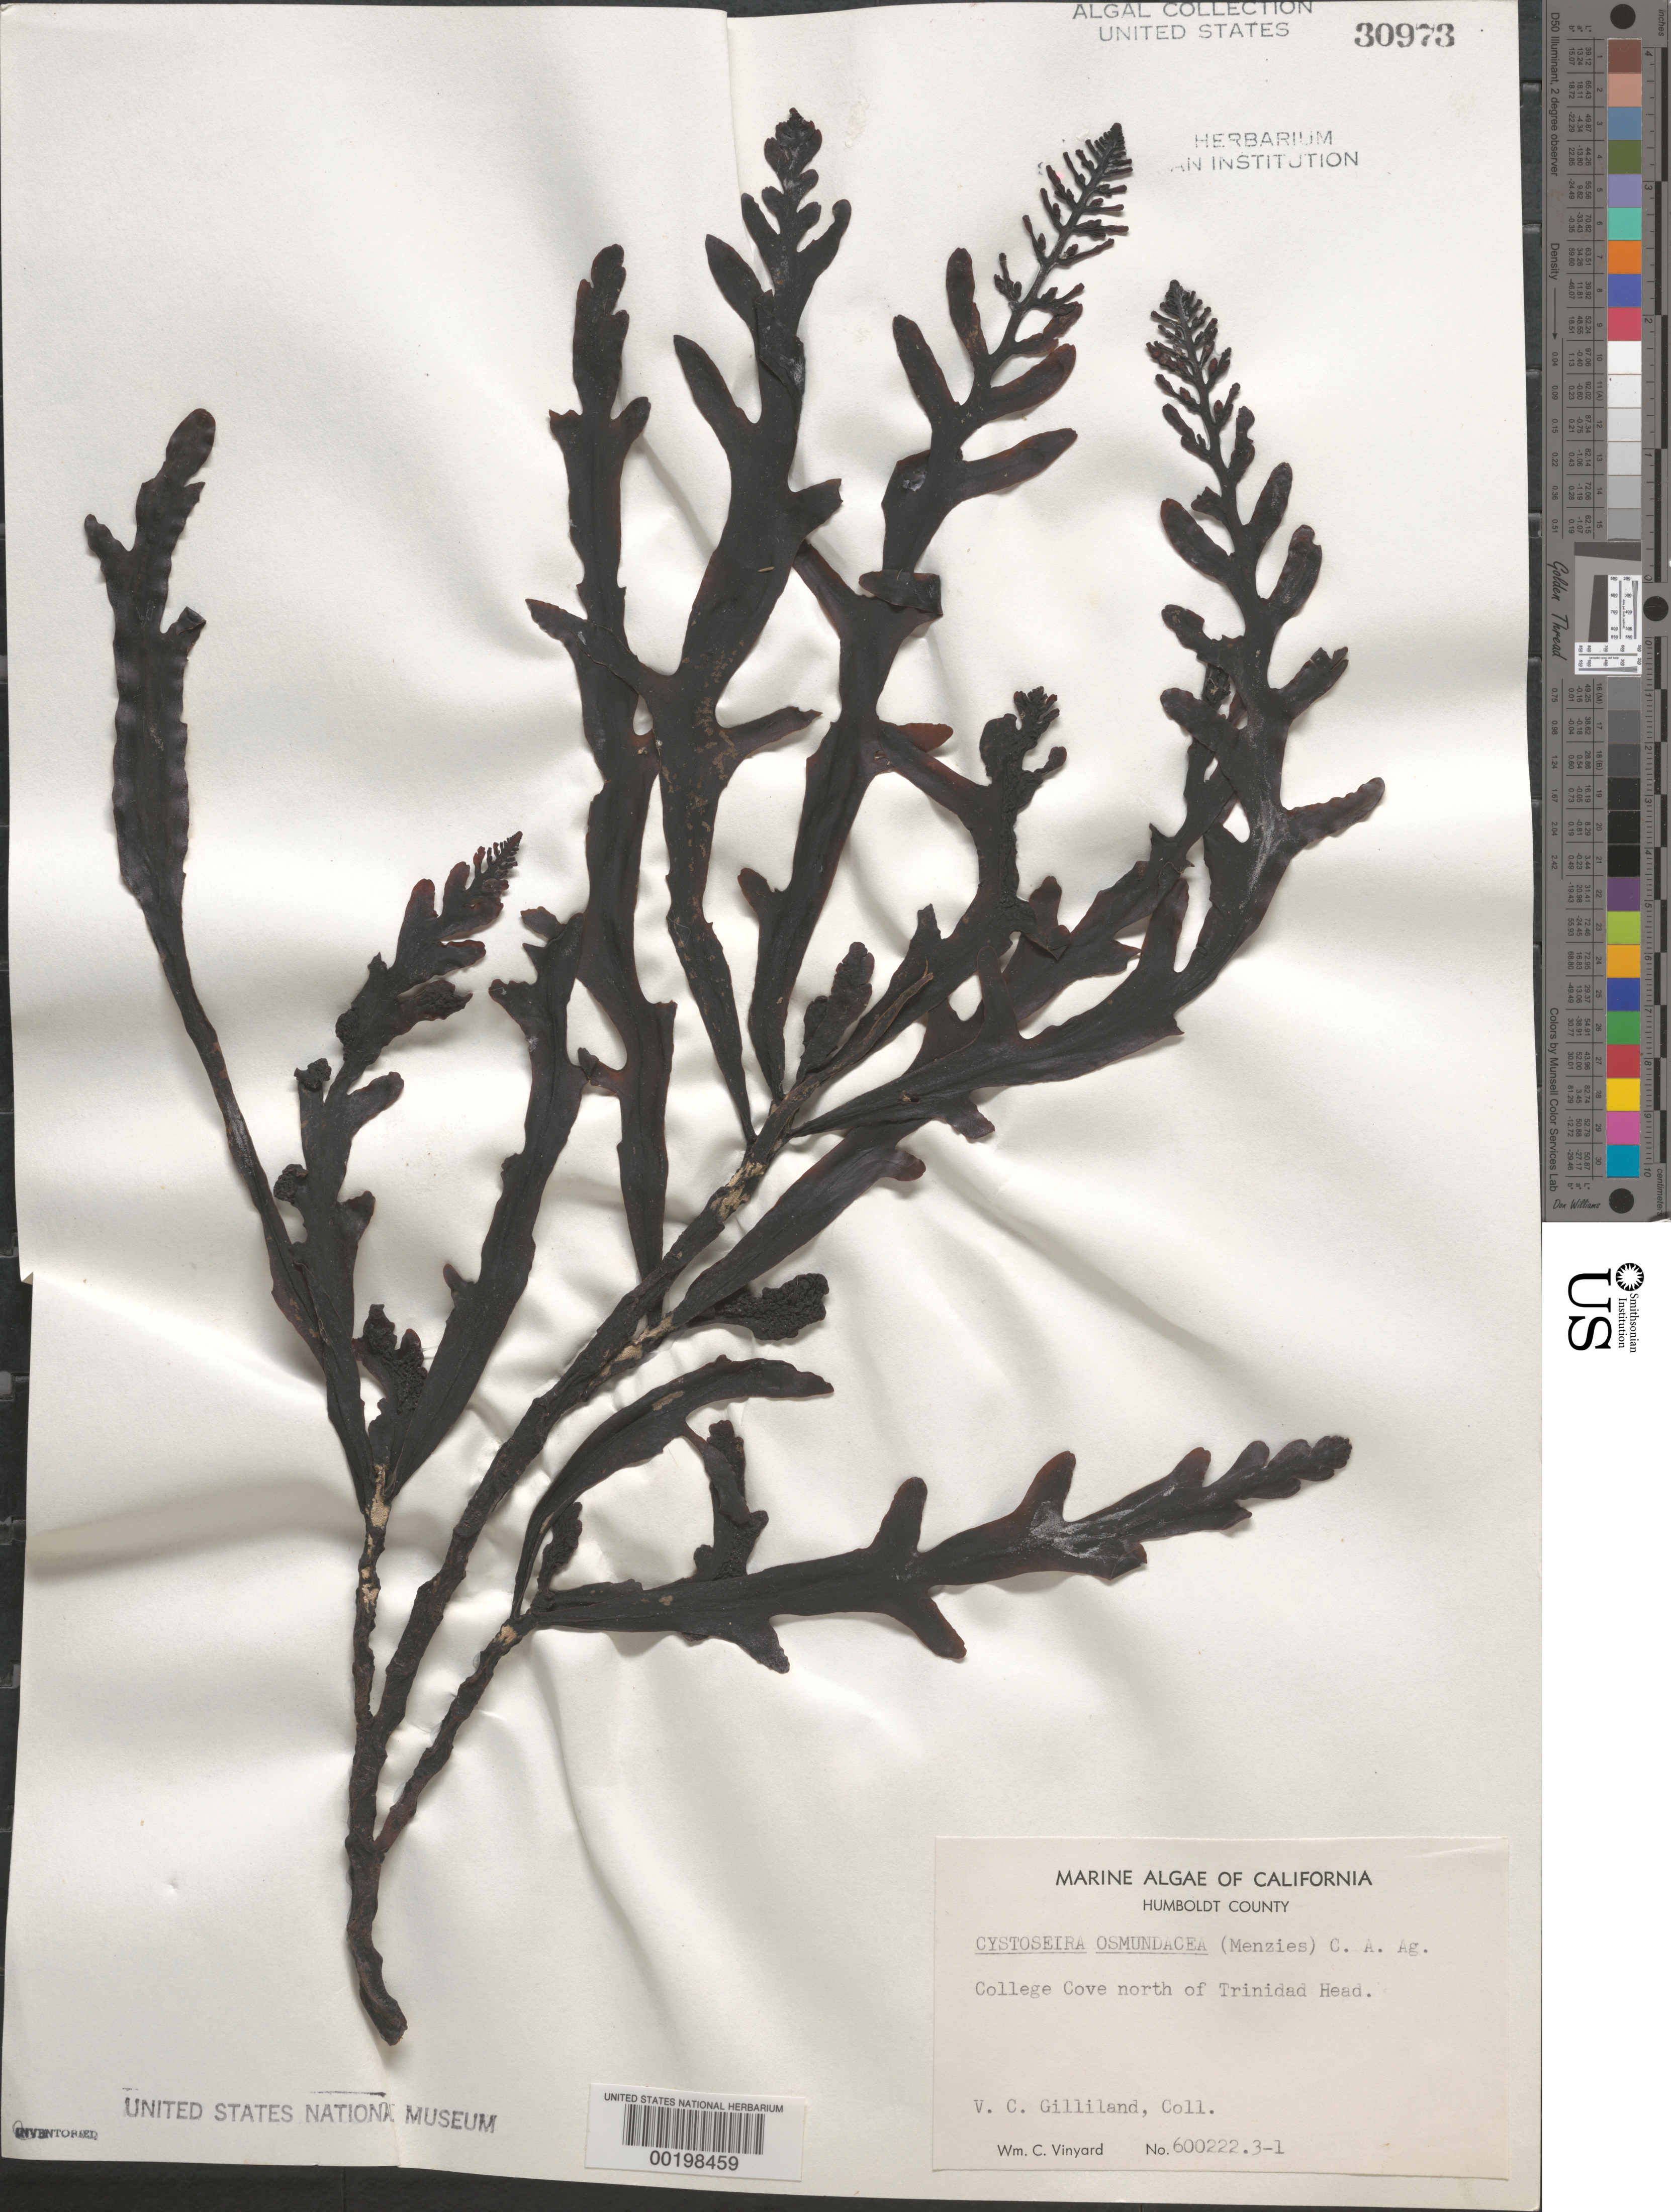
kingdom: Chromista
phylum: Ochrophyta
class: Phaeophyceae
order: Fucales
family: Sargassaceae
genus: Cystoseira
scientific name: Cystoseira osmundacea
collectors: V. Gilliland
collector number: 600222.3-1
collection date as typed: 22 Feb 1960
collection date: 1960-02-22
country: United States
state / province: California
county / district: Humboldt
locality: College Cove, north of Trinidad Head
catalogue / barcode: US 30973